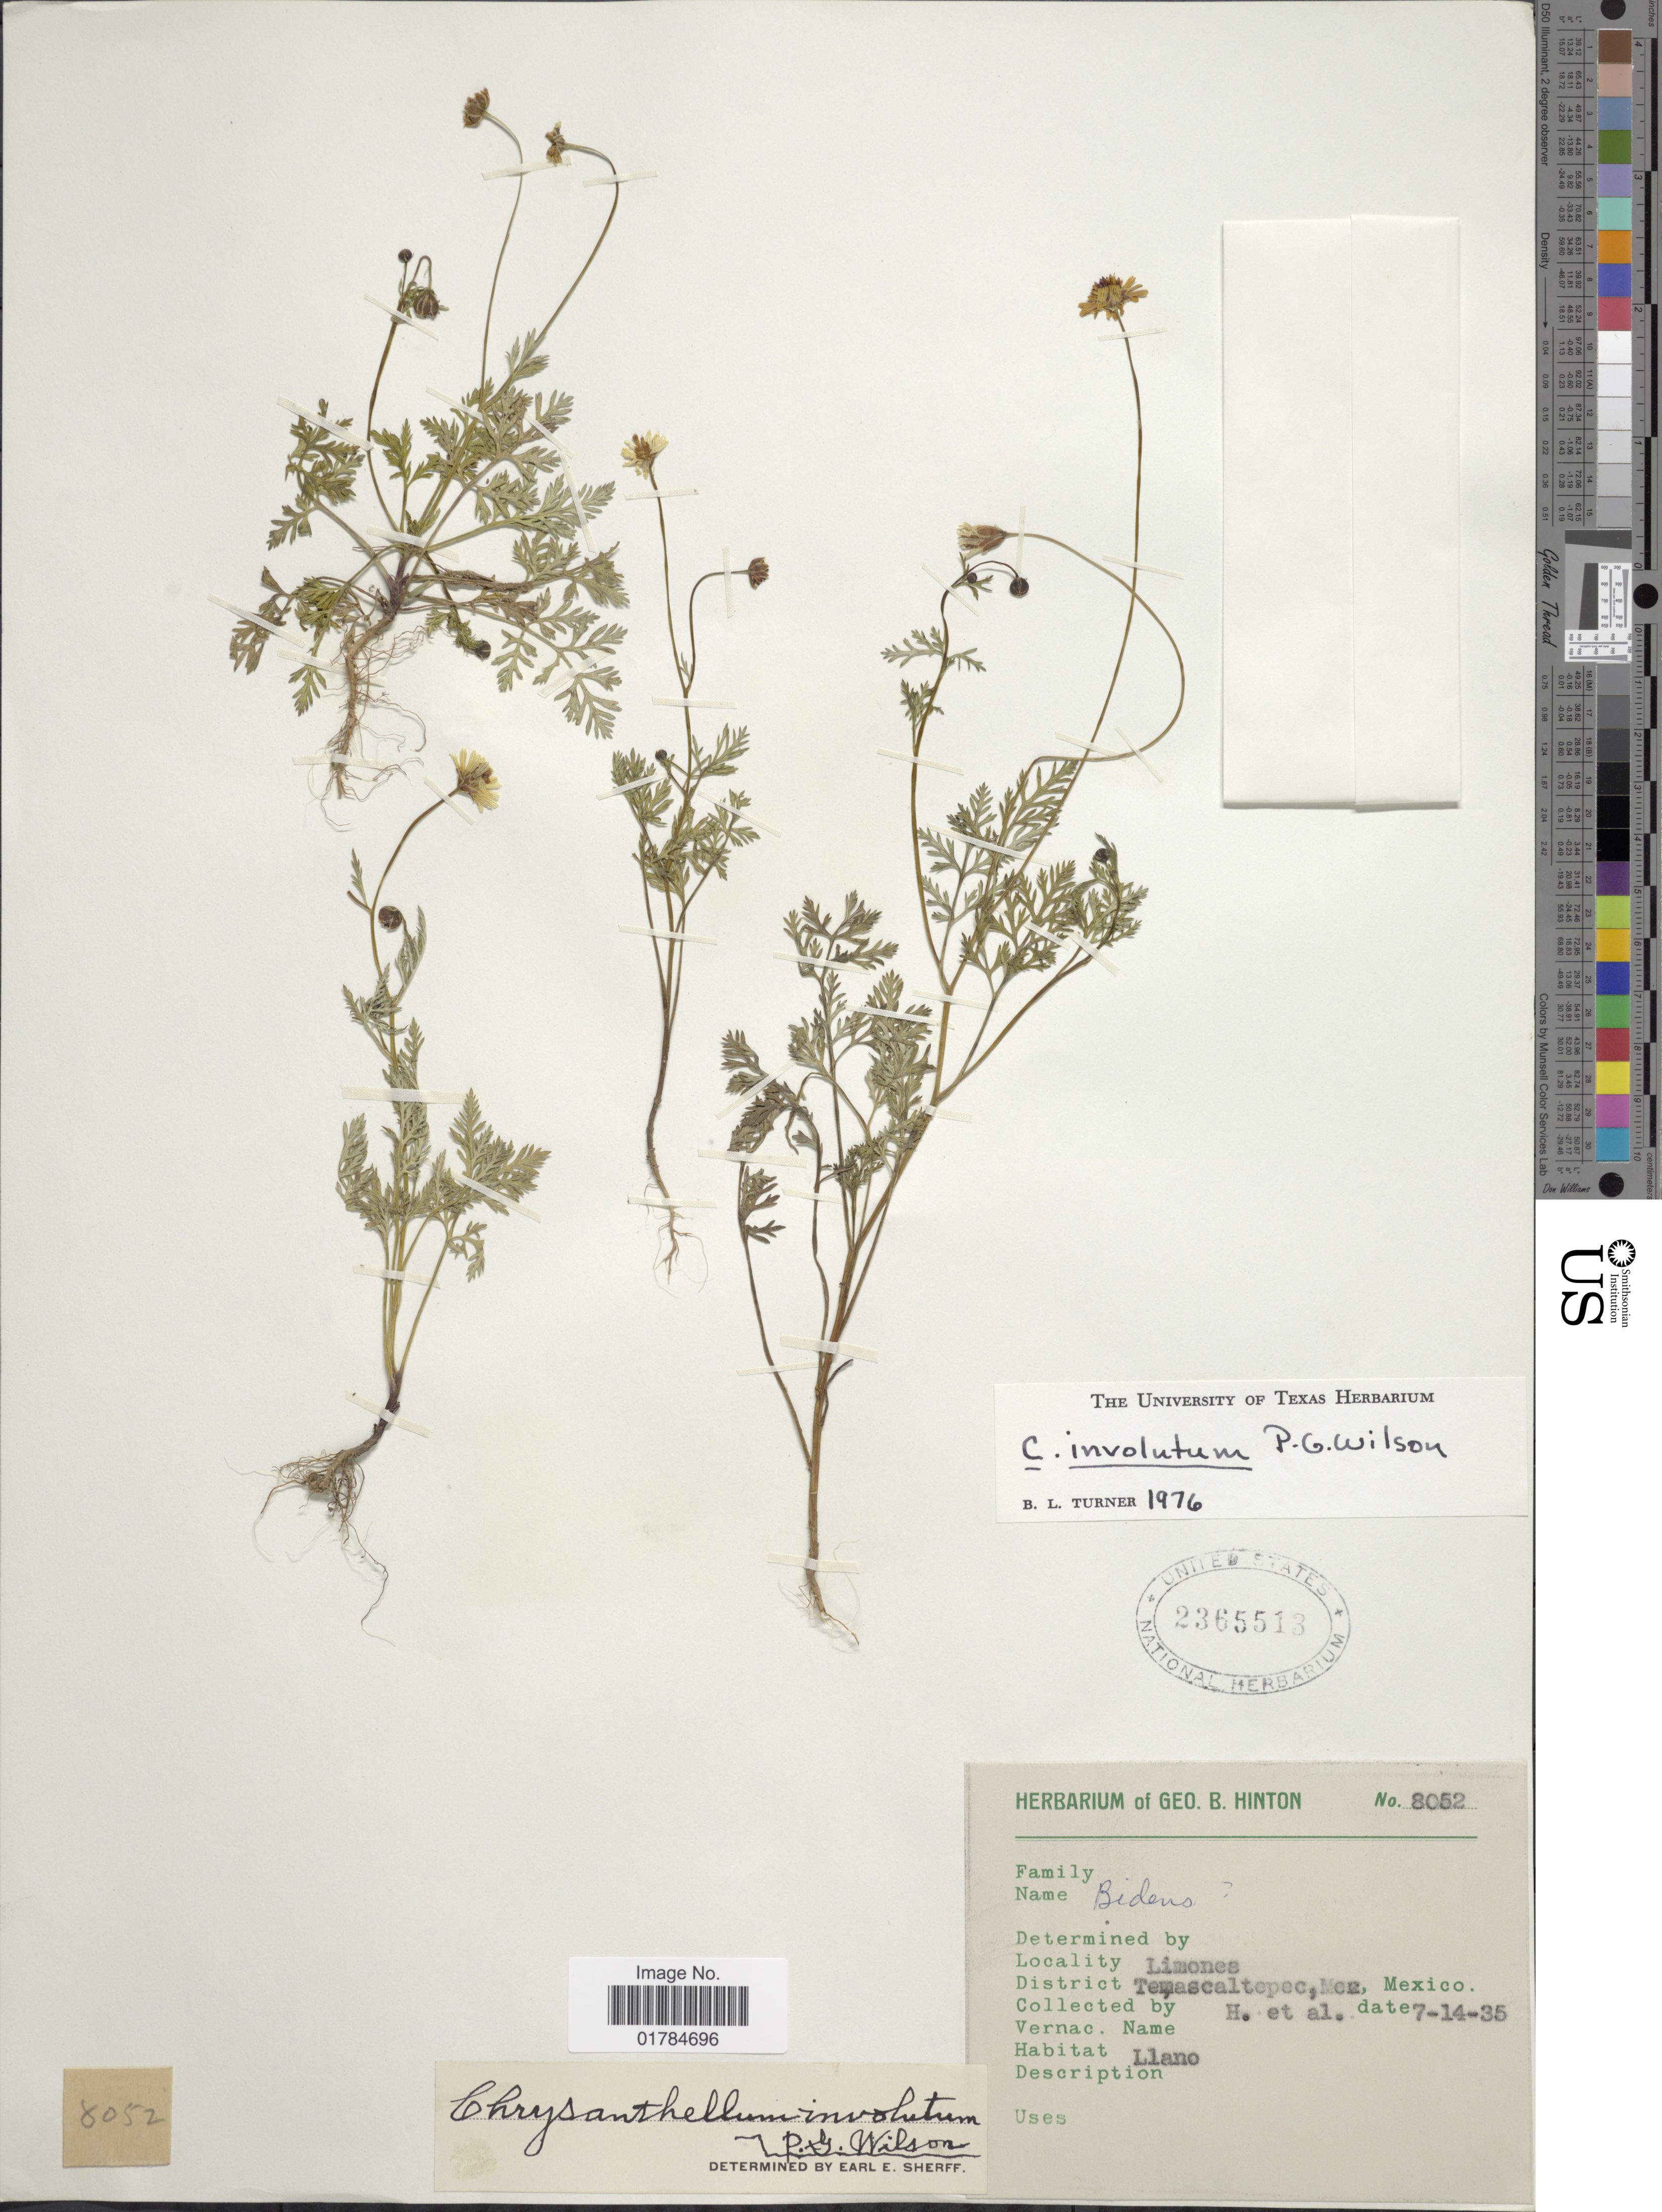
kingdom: Plantae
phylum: Tracheophyta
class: Magnoliopsida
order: Asterales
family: Asteraceae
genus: Chrysanthellum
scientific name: Chrysanthellum involutum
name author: Paul G. Wilson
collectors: G. B. Hinton & et al.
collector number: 8052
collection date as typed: Transcribed d/m/y: 14/7/35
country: Mexico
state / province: México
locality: Limones, District Temascaltepec, Mex.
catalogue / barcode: US 2365513